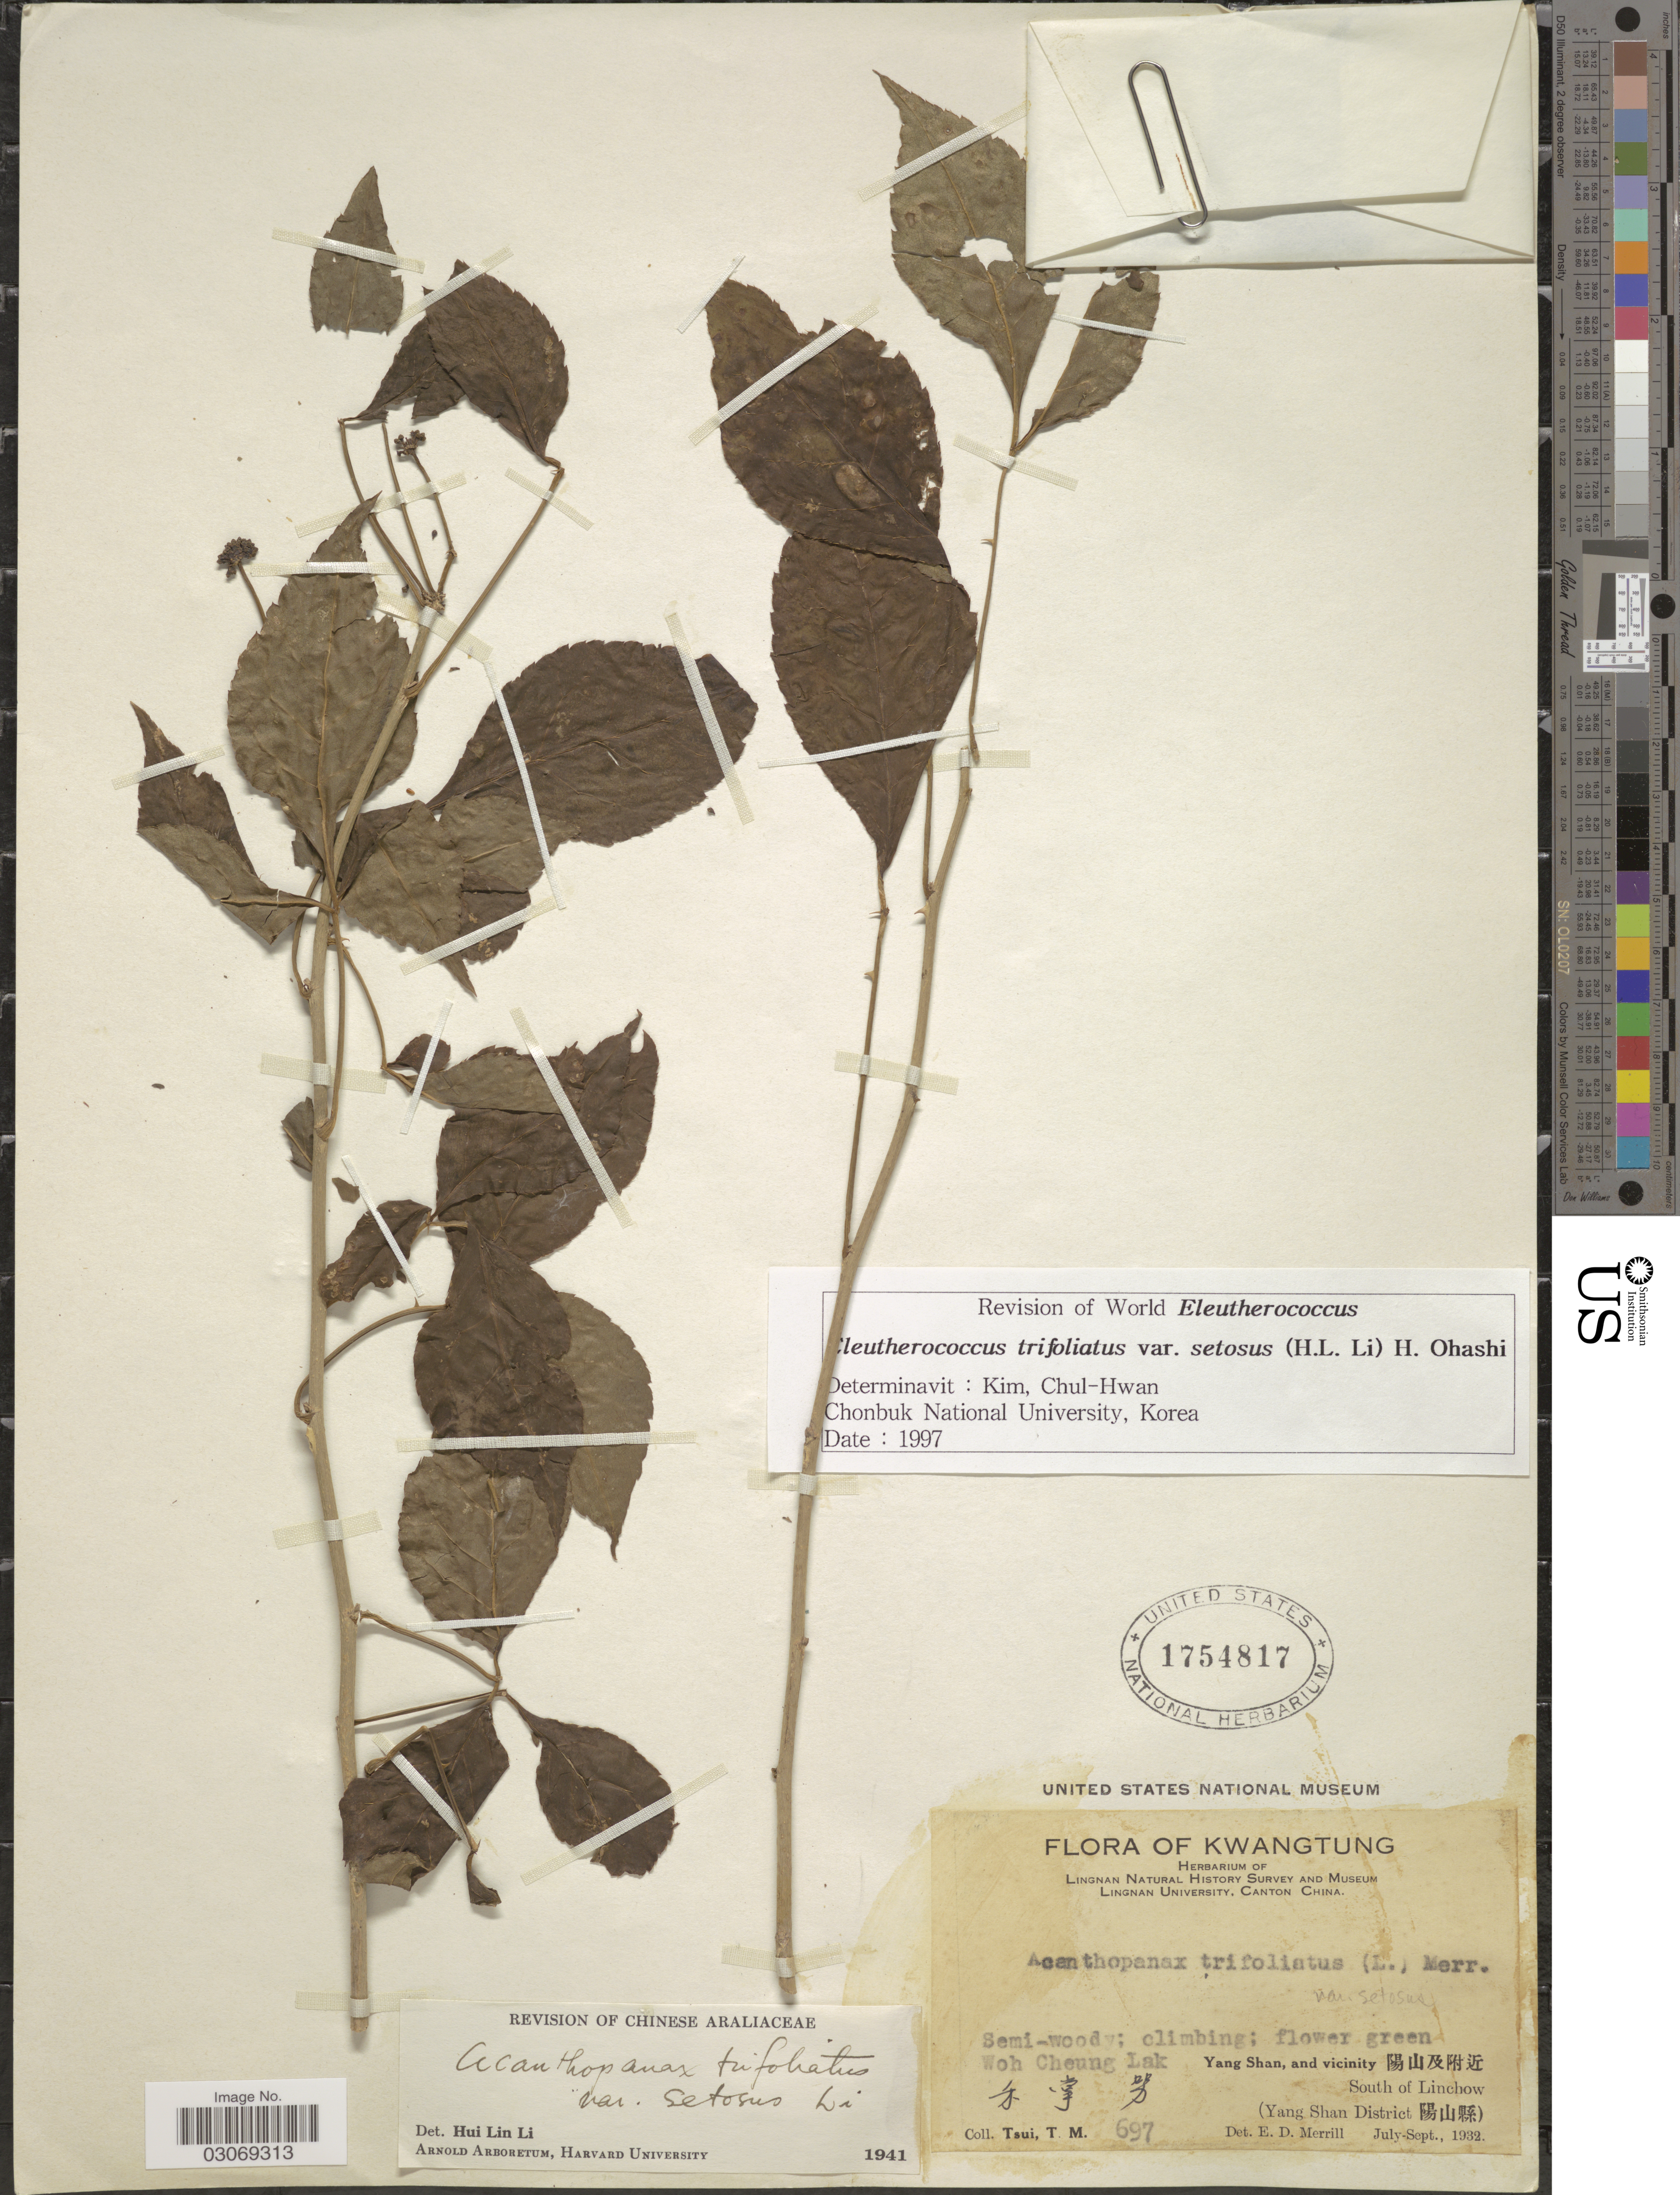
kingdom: Plantae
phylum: Tracheophyta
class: Magnoliopsida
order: Apiales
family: Araliaceae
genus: Eleutherococcus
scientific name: Eleutherococcus trifoliatus var. setosus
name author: (H.L. Li) H. Ohashi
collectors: T. Tsui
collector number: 697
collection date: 1932-07/1932-09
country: China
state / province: Guangdong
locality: Kwangtung. Woh Cheung Lak. Yang Shan, and vicinity. South of Linchow. (Yang Shan District).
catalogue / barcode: US 1754817